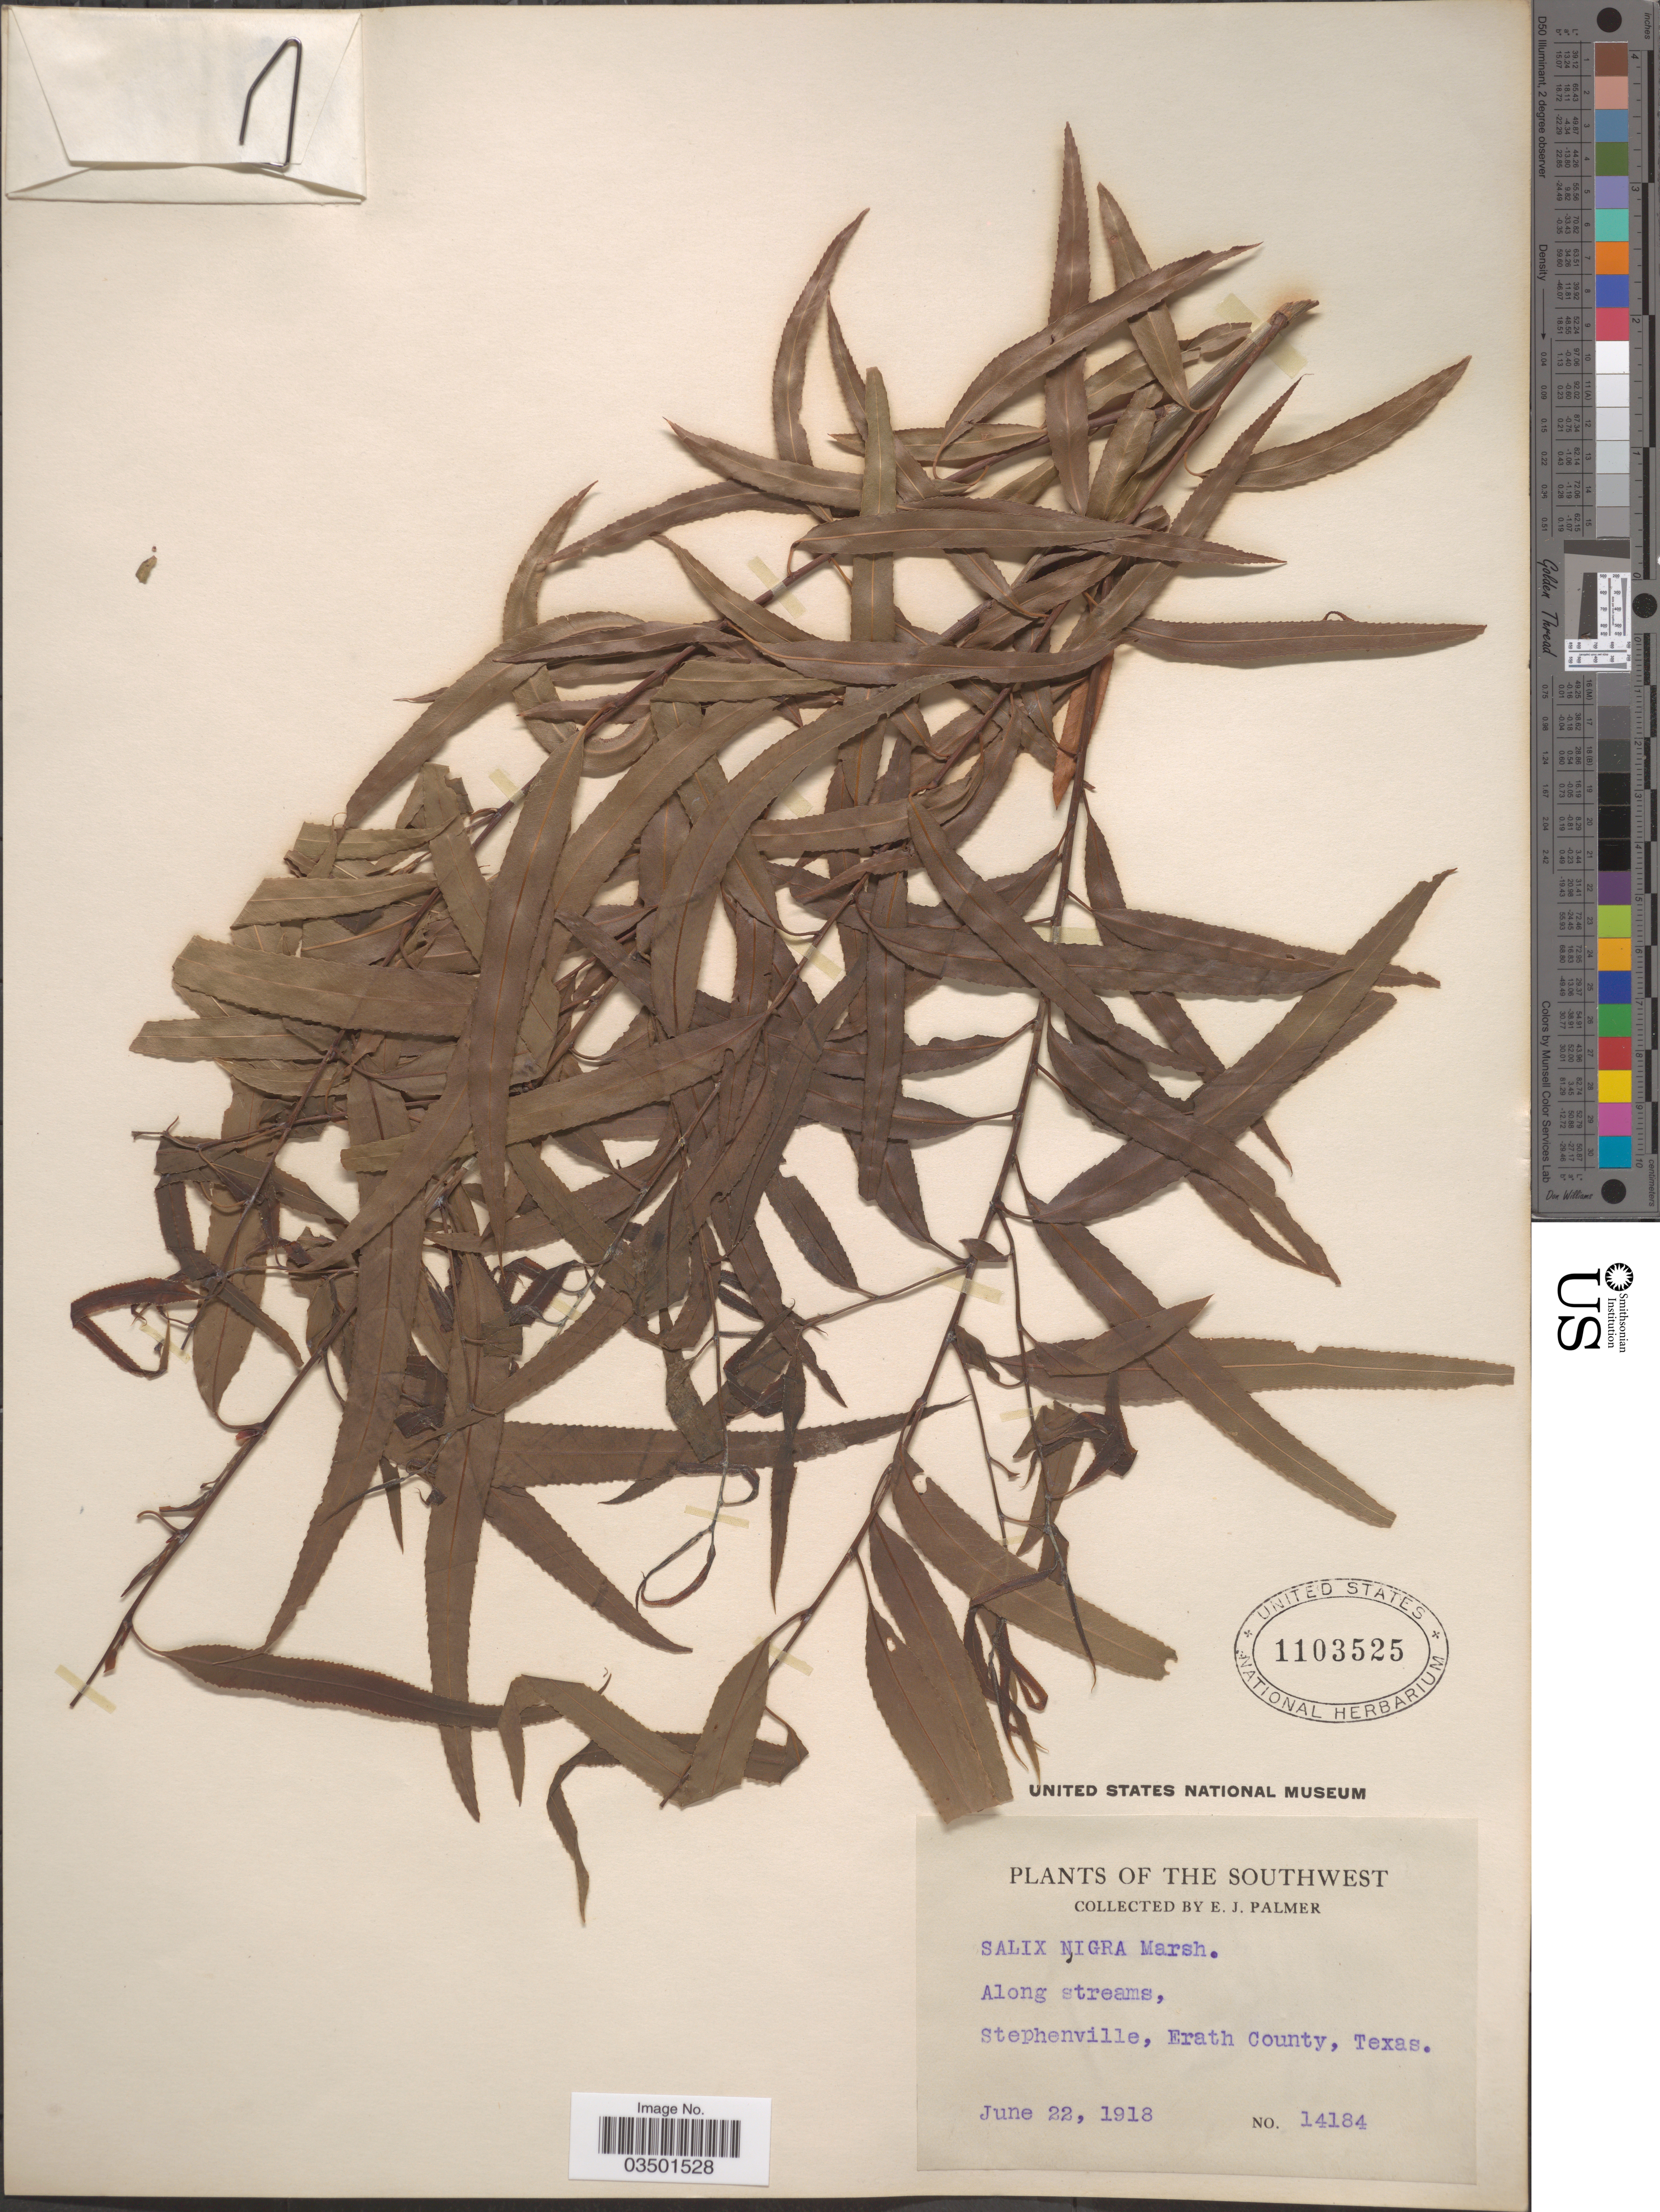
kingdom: Plantae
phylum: Tracheophyta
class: Magnoliopsida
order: Malpighiales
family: Salicaceae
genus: Salix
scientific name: Salix nigra var. lindheimeri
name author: C.K. Schneid.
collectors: E. J. Palmer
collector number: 14184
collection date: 1918-06-22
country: United States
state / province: Texas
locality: The Southwest, Along streams, Stephenville, Erath County.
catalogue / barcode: US 1103525